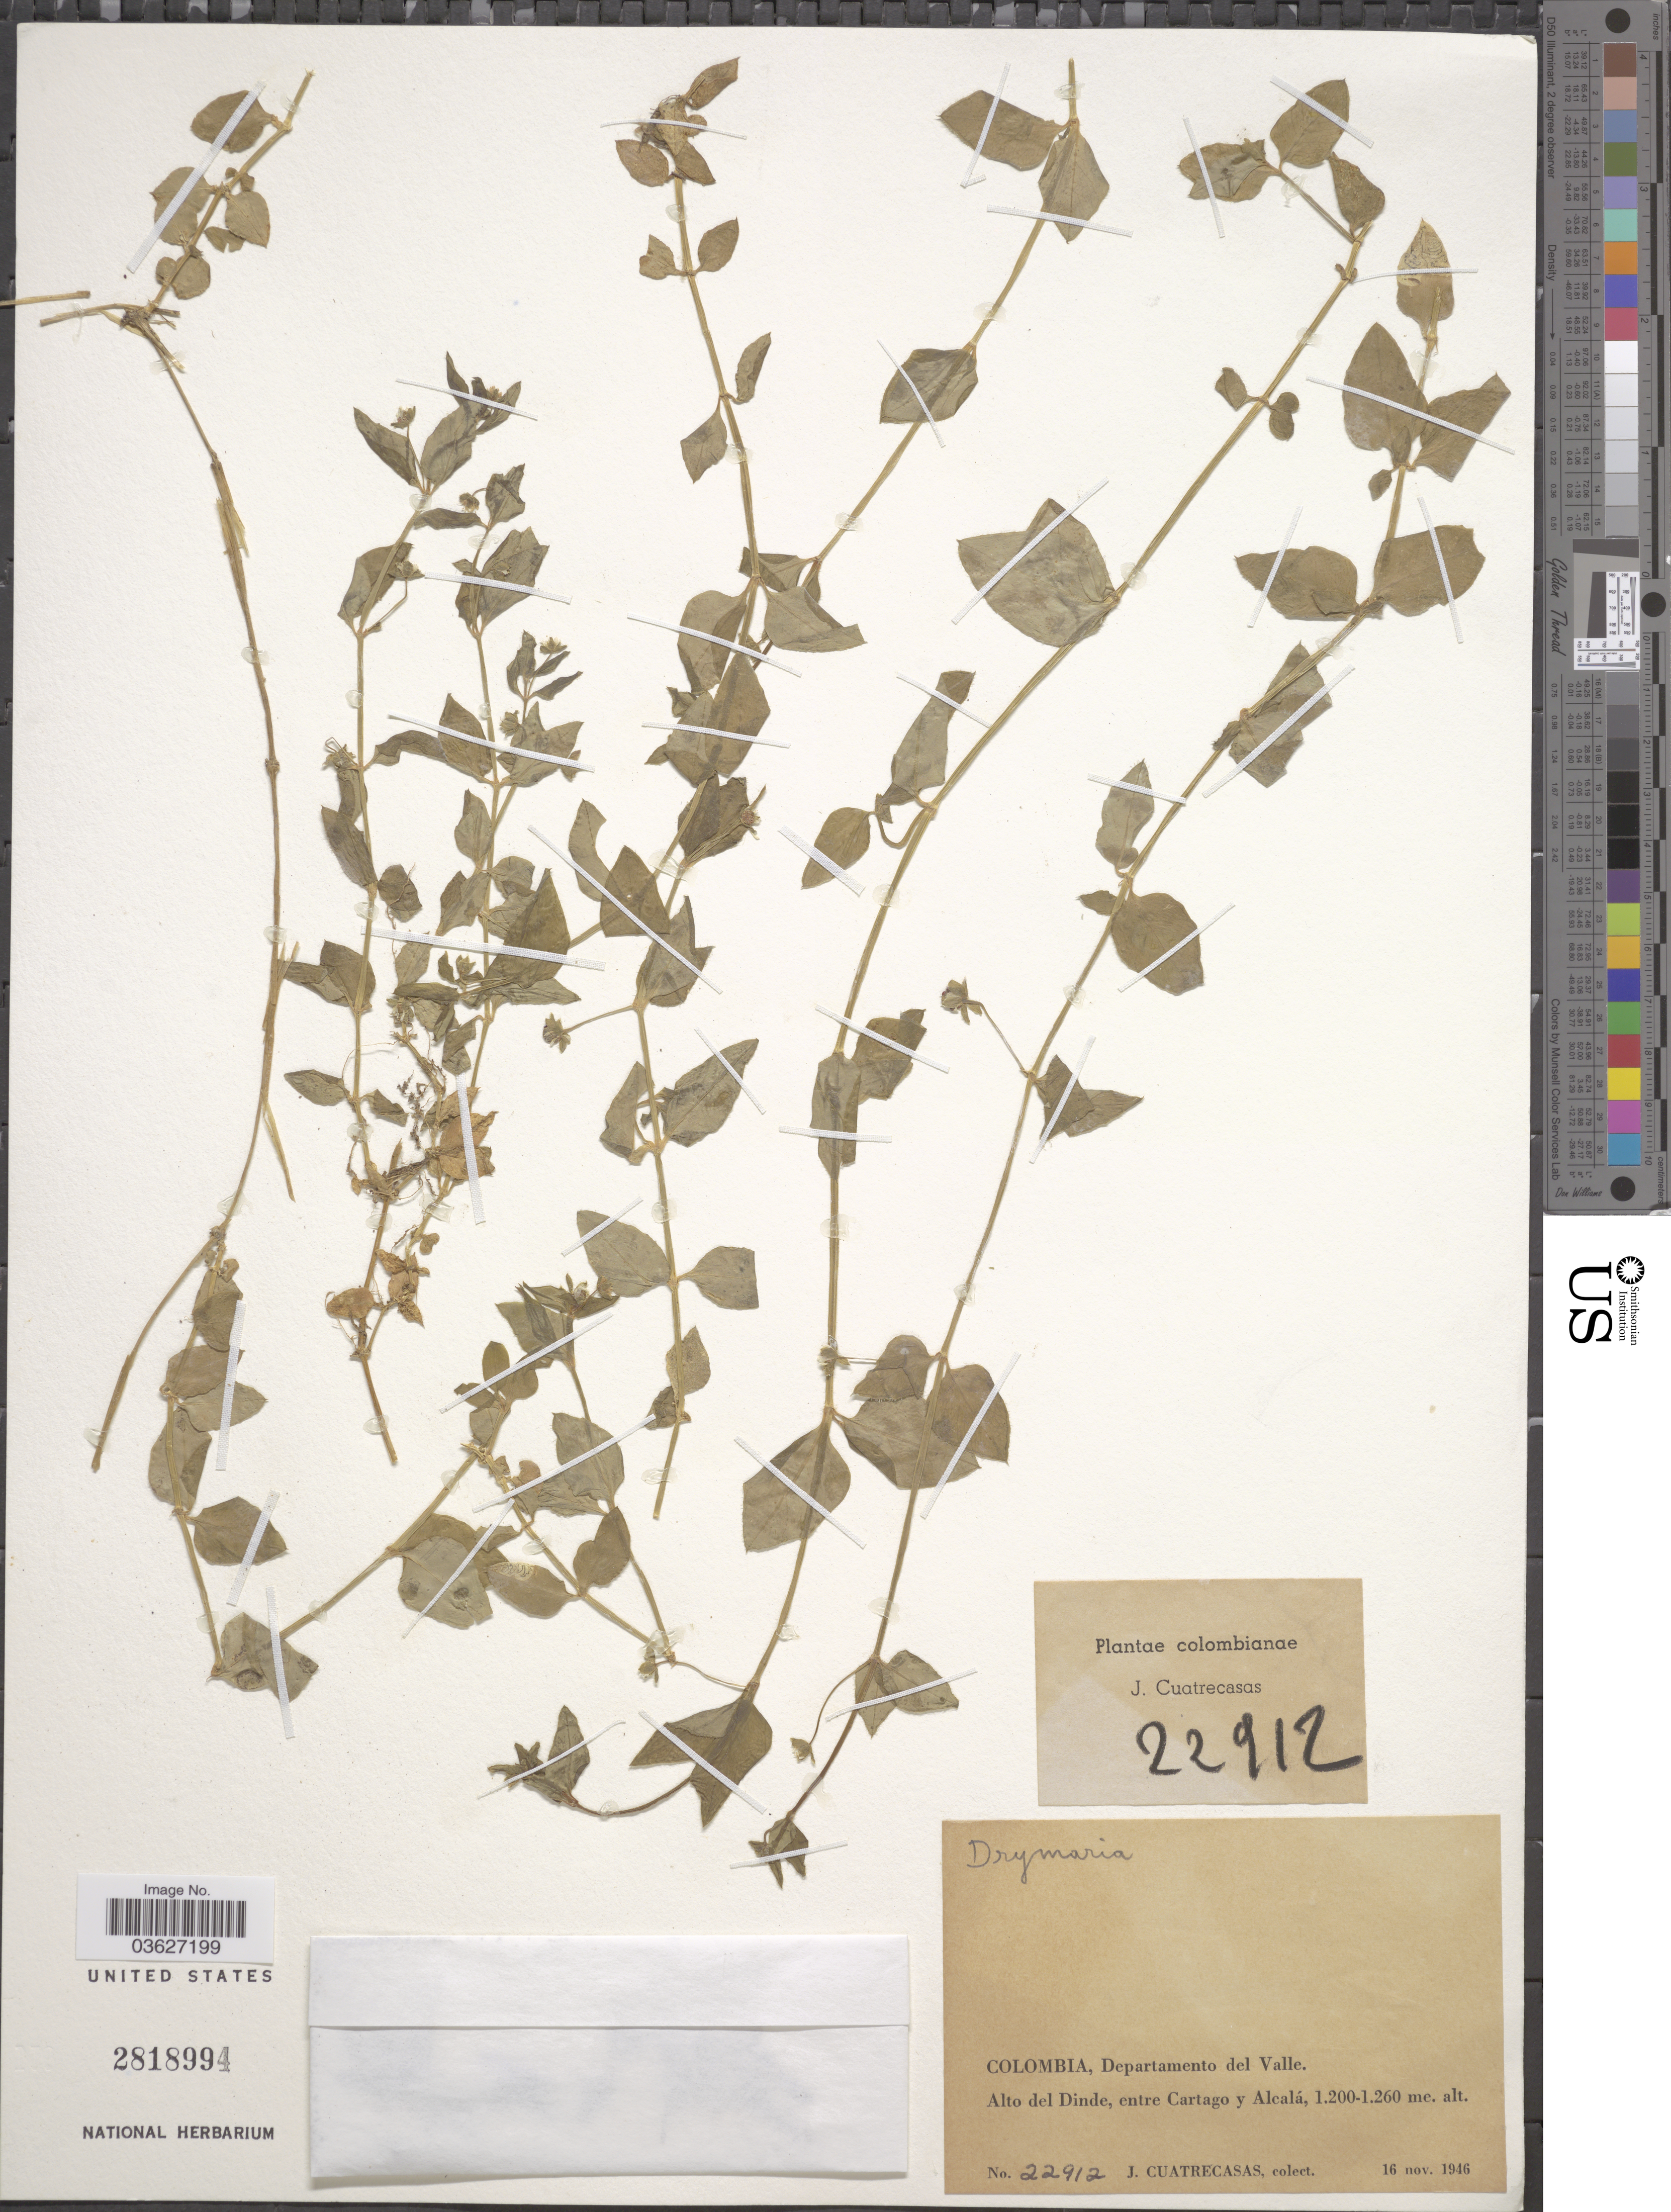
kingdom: Plantae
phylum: Tracheophyta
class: Magnoliopsida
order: Caryophyllales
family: Caryophyllaceae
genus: Drymaria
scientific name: Drymaria sp.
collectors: J. Cuatrecasas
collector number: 22912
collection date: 1946-11-16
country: Colombia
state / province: Valle del Cauca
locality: Departamento del Valle. Alto del Dinde, entre Cartago y Alcalá.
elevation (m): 1200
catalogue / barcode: US 2818994